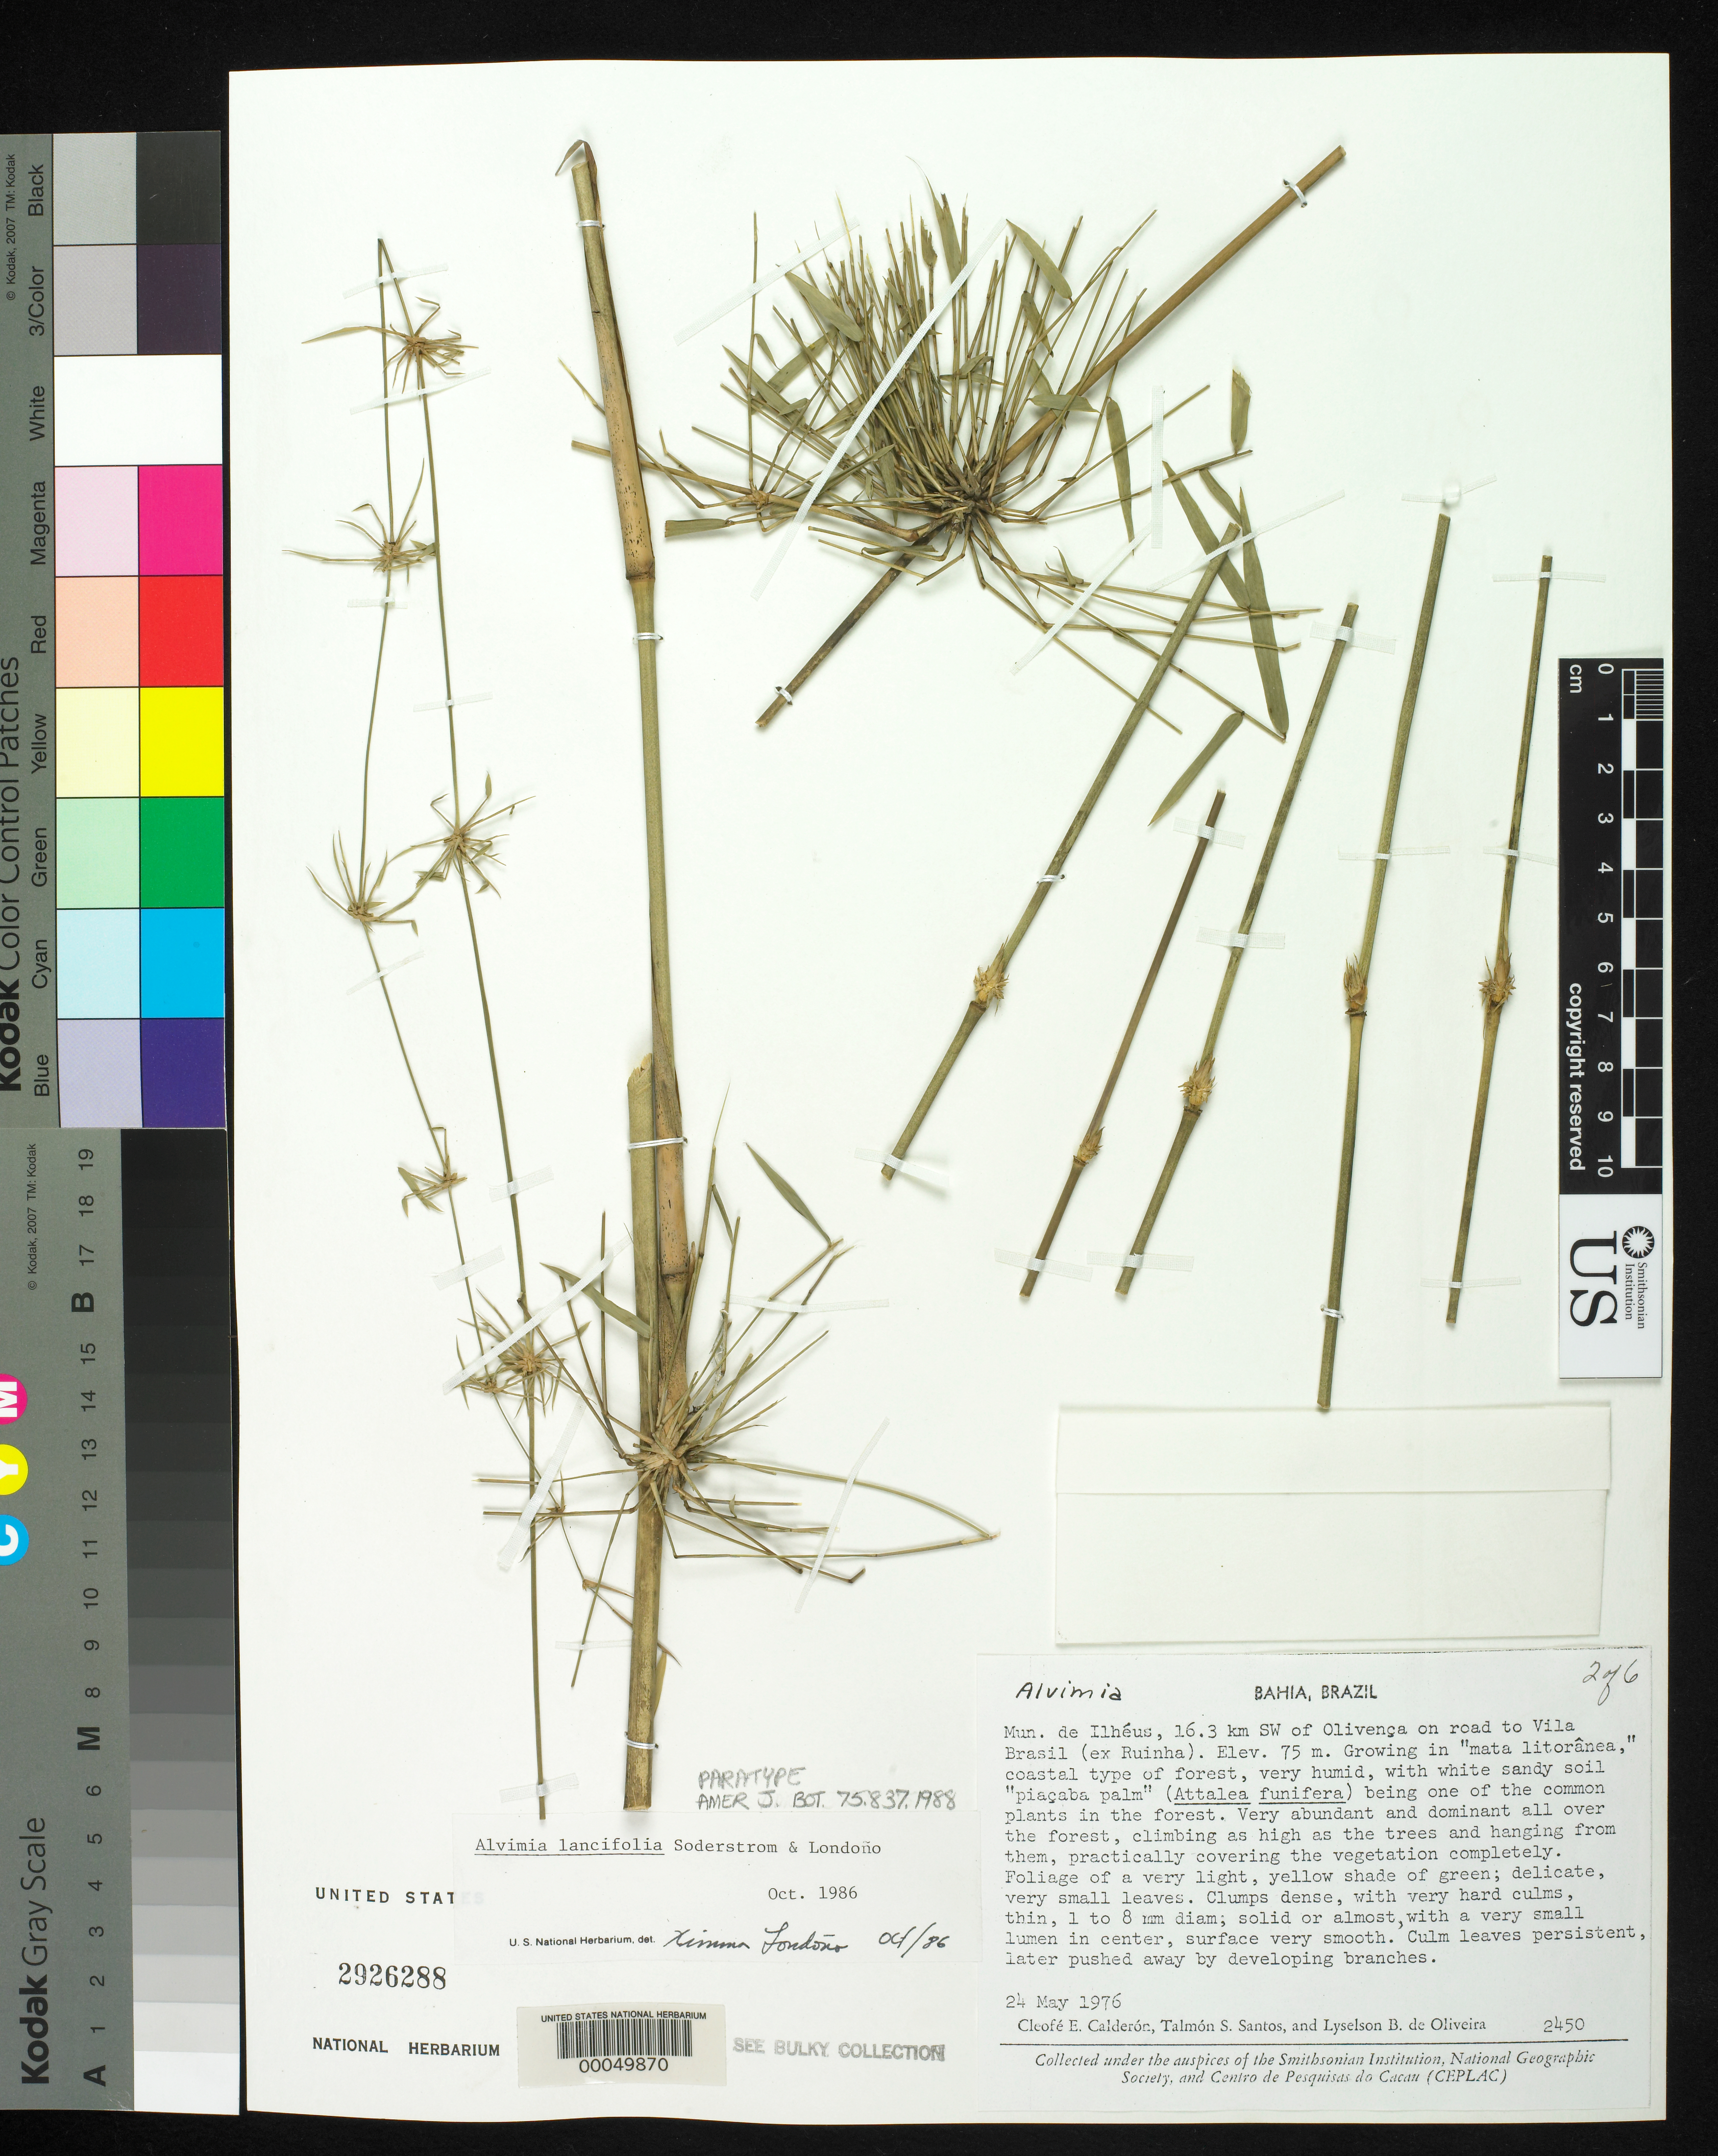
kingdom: Plantae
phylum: Tracheophyta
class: Liliopsida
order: Poales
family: Poaceae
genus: Alvimia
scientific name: Alvimia lancifolia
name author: Soderstr. & Londoño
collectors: C. E. Calderón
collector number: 2450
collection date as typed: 24 May 1976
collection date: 1976-05-24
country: Brazil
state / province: Bahia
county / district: Ilhéus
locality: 16.3 km se of olivencia on road to vila brasil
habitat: Coastal type of forest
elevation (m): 75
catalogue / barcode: US 2926288